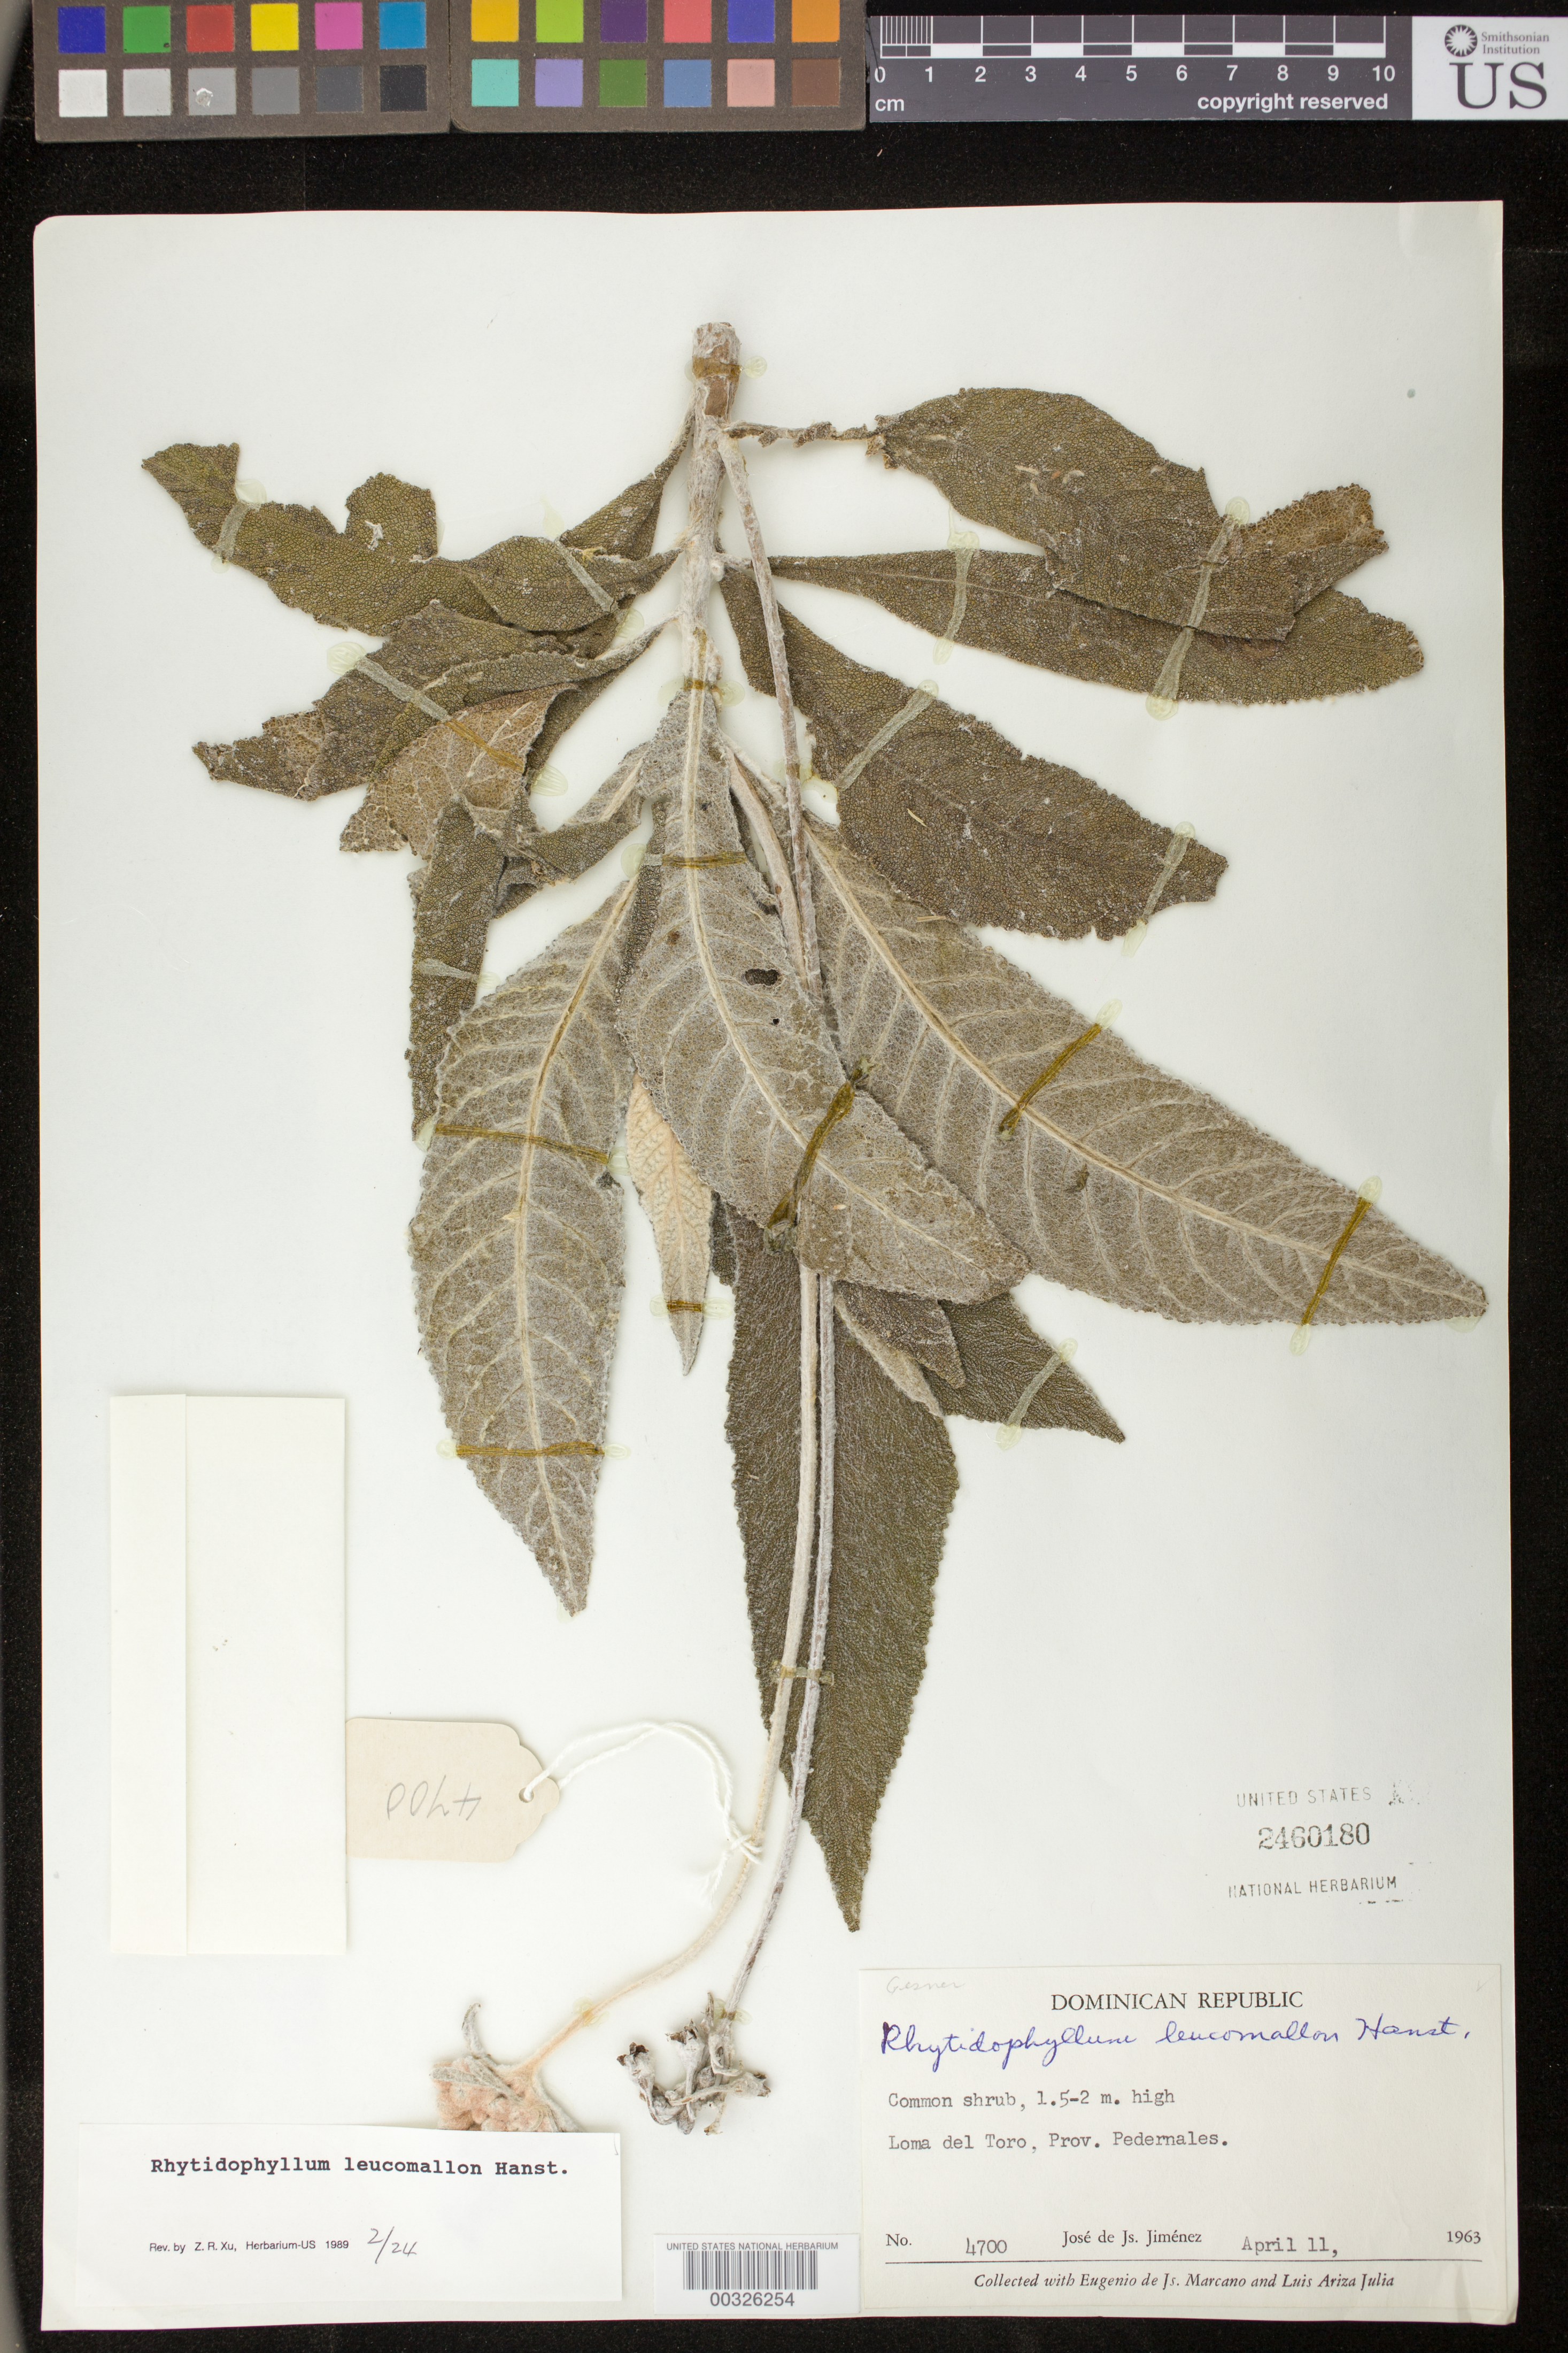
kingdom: Plantae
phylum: Tracheophyta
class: Magnoliopsida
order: Lamiales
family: Gesneriaceae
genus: Rhytidophyllum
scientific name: Rhytidophyllum leucomallon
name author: Hanst.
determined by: Skog, Laurence E.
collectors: J. J. Jiménez Almonte, E. J. Marcano F. & L. Ariza-Julia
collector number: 4700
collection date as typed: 11 Apr 1963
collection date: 1963-04-11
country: Dominican Republic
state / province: Pedernales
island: Hispaniola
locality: Loma del Toro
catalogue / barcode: US 2460180